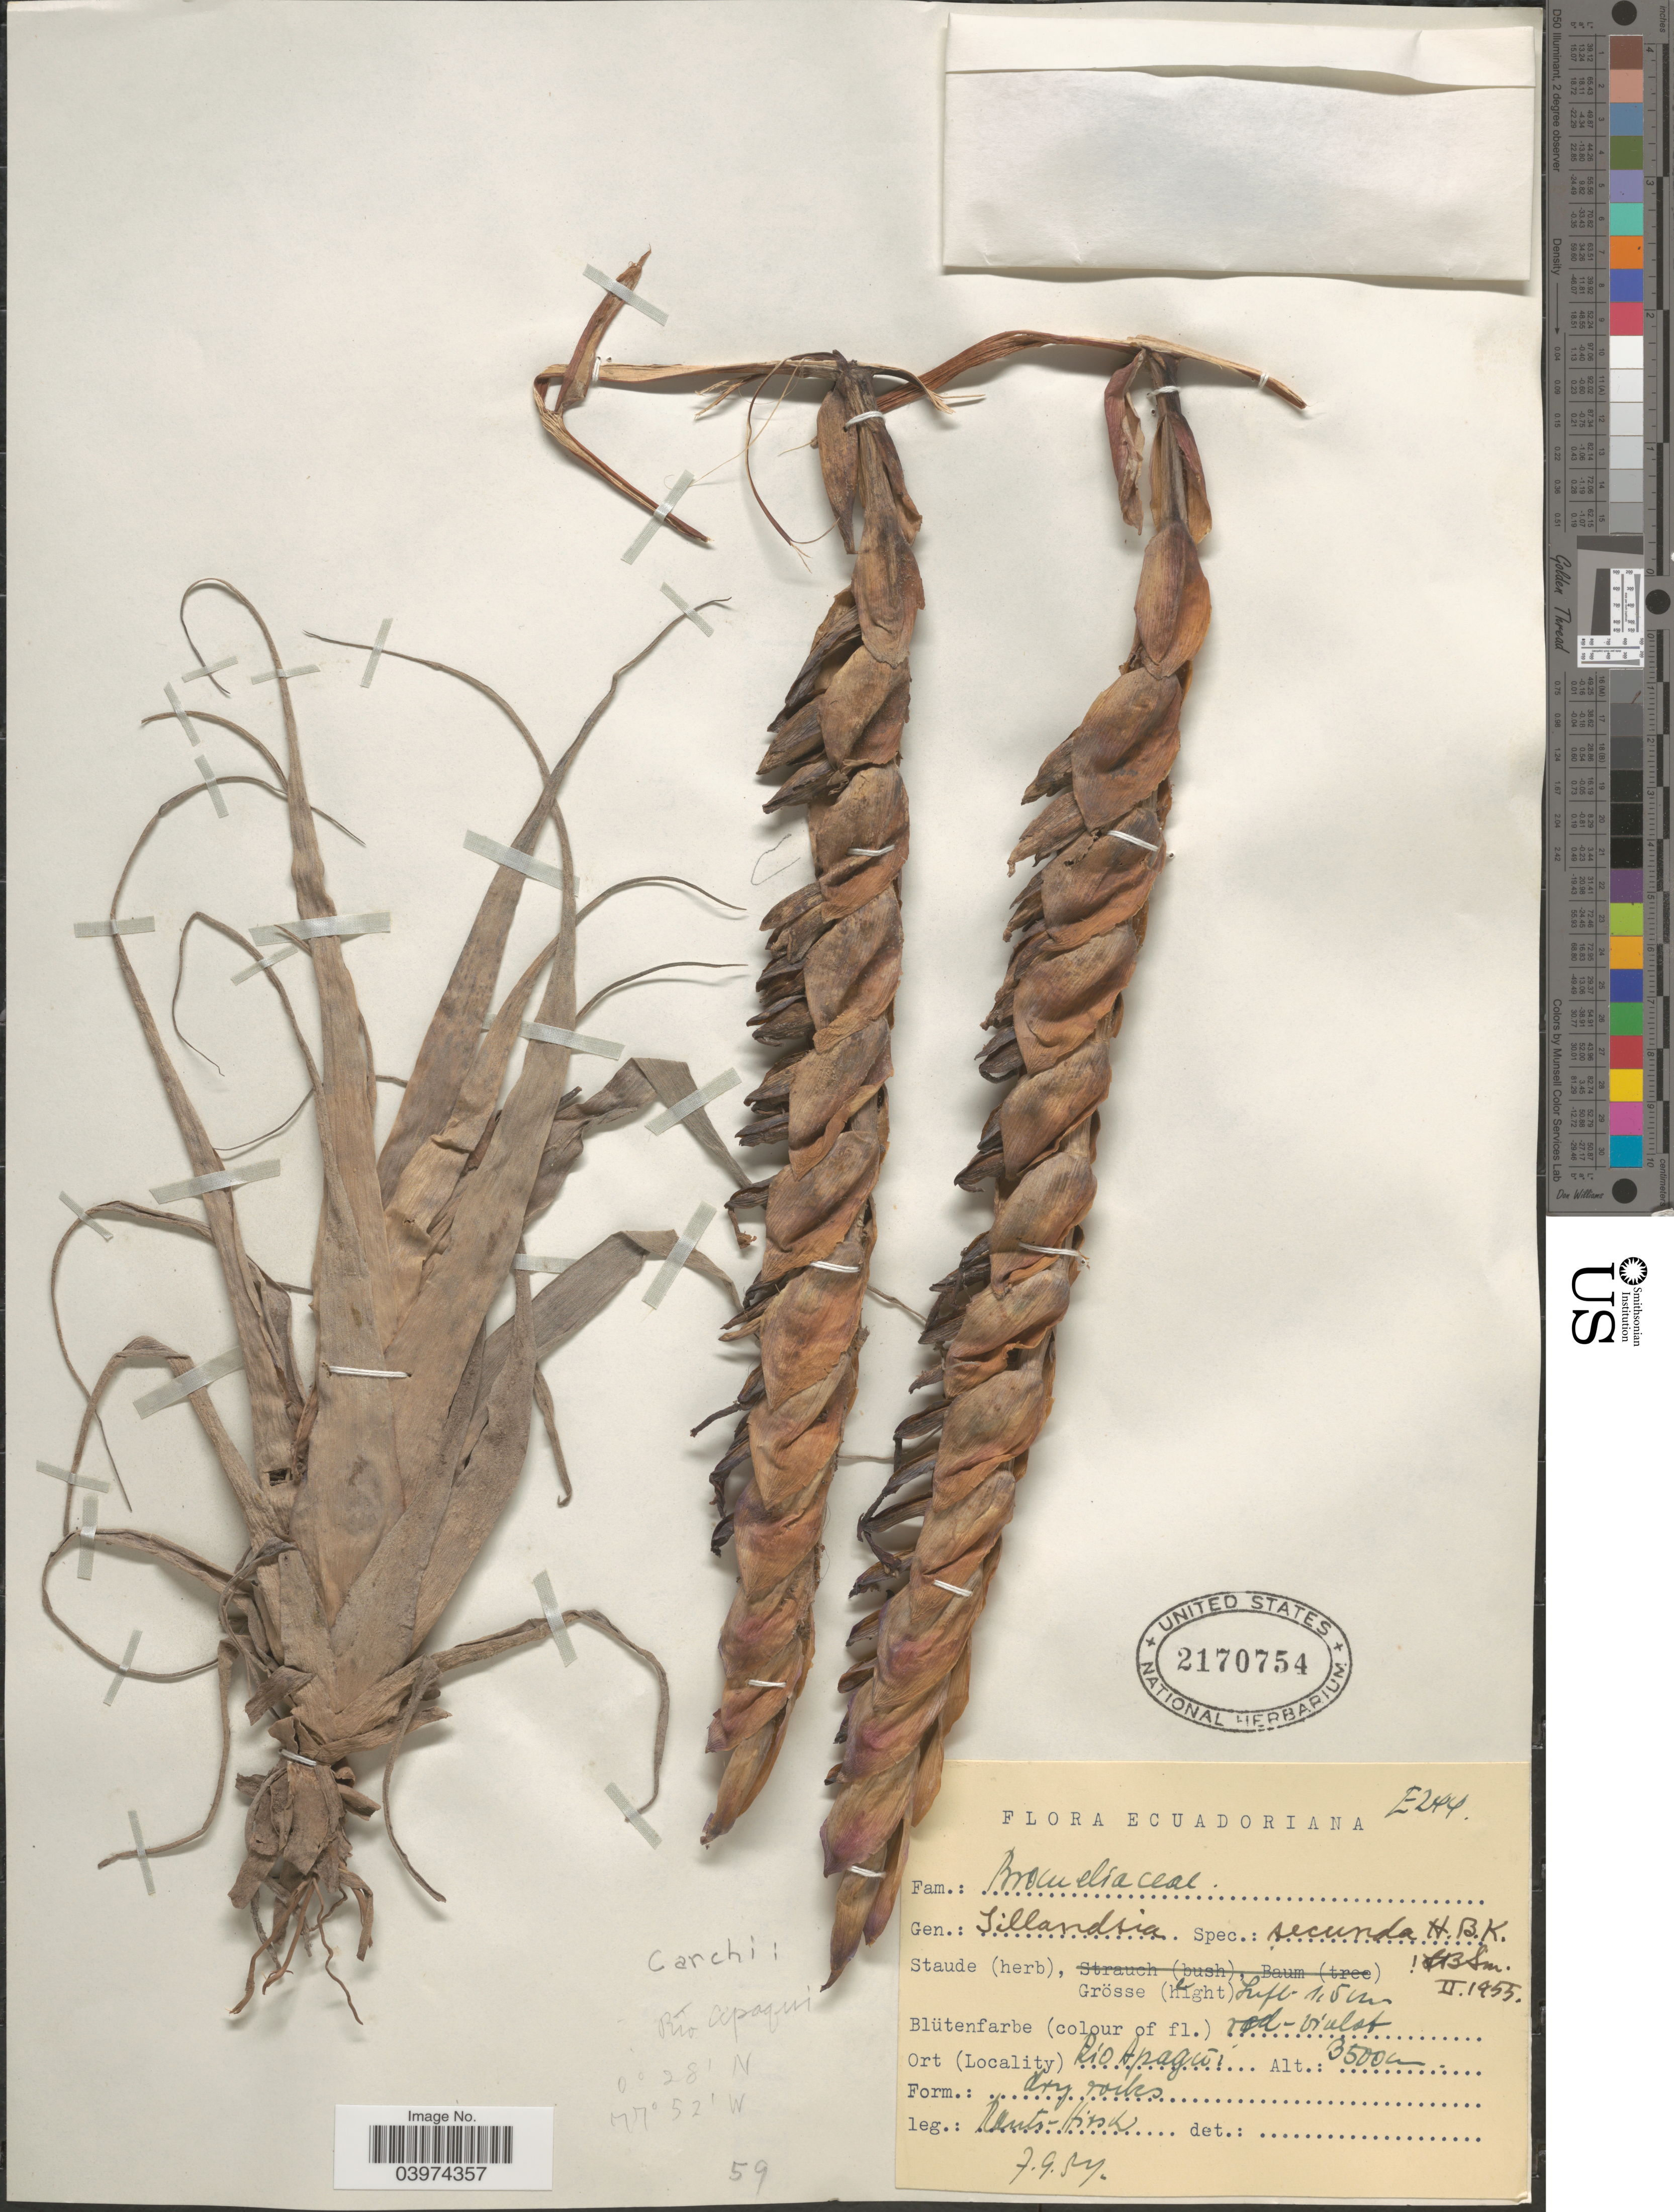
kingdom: Plantae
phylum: Tracheophyta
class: Liliopsida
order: Poales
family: Bromeliaceae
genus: Tillandsia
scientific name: Tillandsia secunda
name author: Kunth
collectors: -. Rauh & Hirsch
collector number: E244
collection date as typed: Transcribed d/m/y: 7/9/54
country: Ecuador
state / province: Carchi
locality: Río Apaqui.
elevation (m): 3500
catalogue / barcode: US 2170754